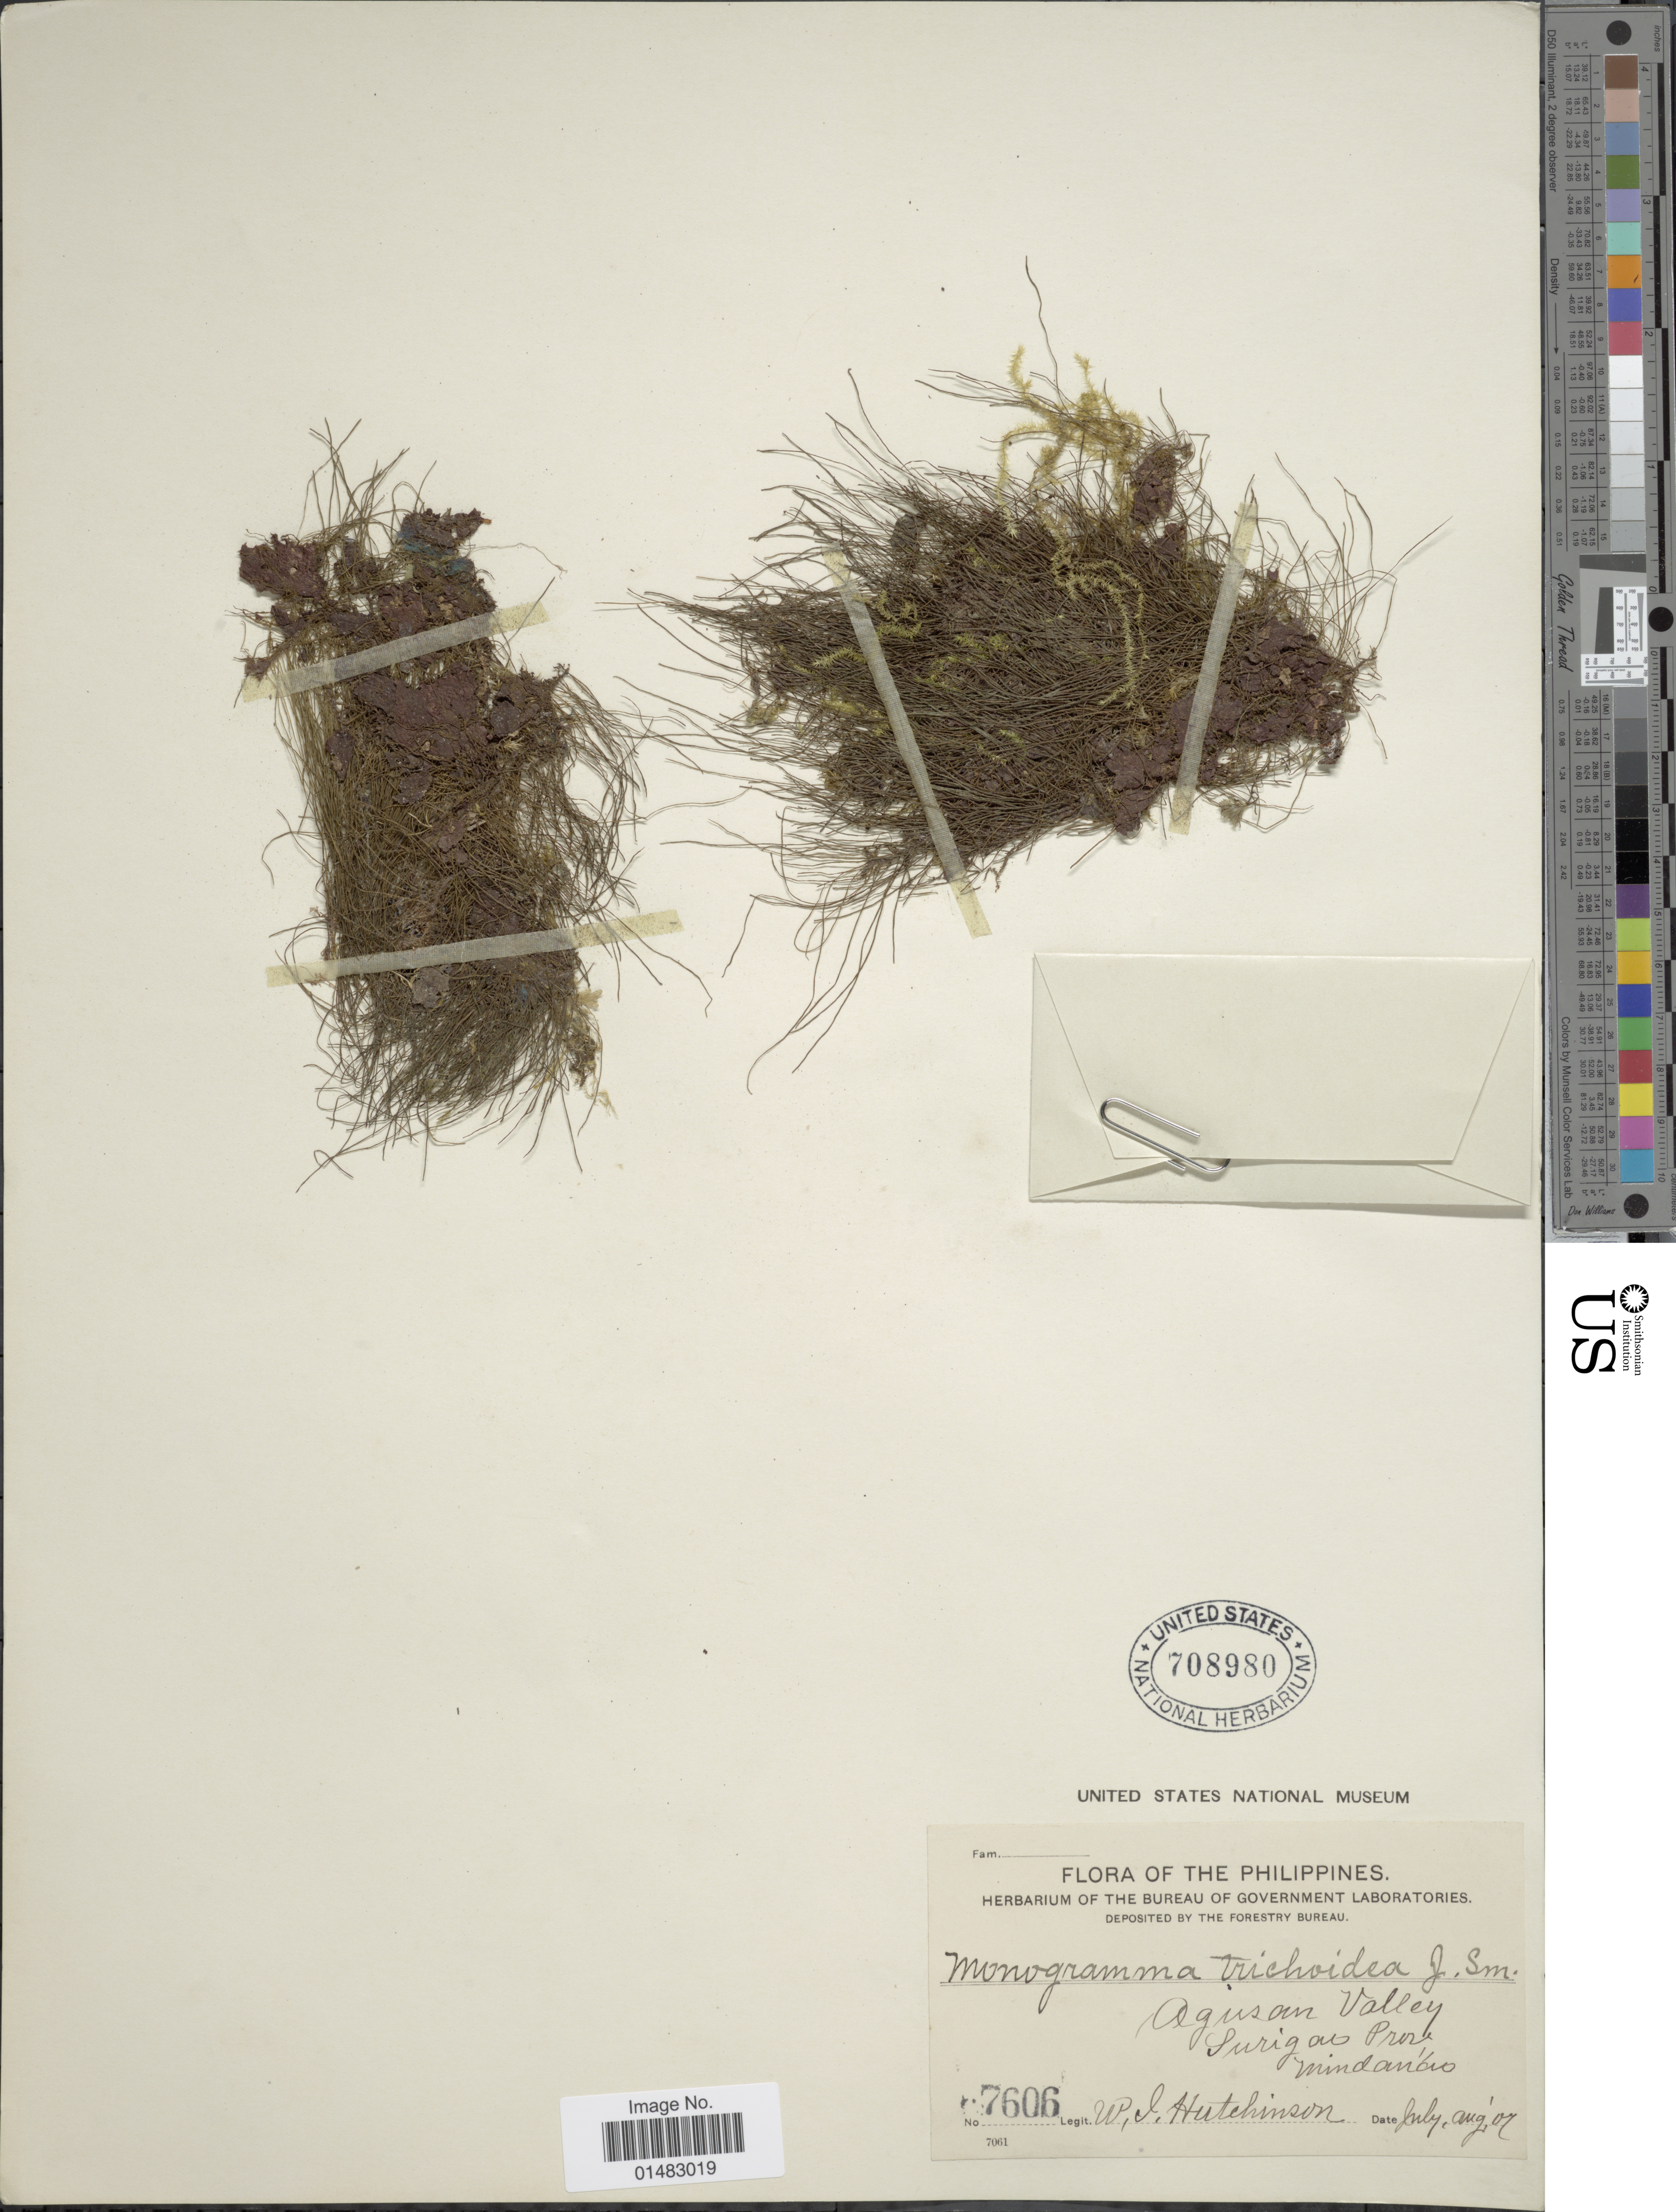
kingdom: Plantae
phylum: Tracheophyta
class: Polypodiopsida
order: Polypodiales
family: Pteridaceae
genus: Monogramma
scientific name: Monogramma trichoidea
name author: (Fée) Hook. & Baker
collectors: W. J. Hutchinson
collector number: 7606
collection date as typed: Transcribed d/m/y: /7/9 to /8/9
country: Philippines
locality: Agusam Valley, Surigaso Prov, Mindanao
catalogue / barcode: US 708980